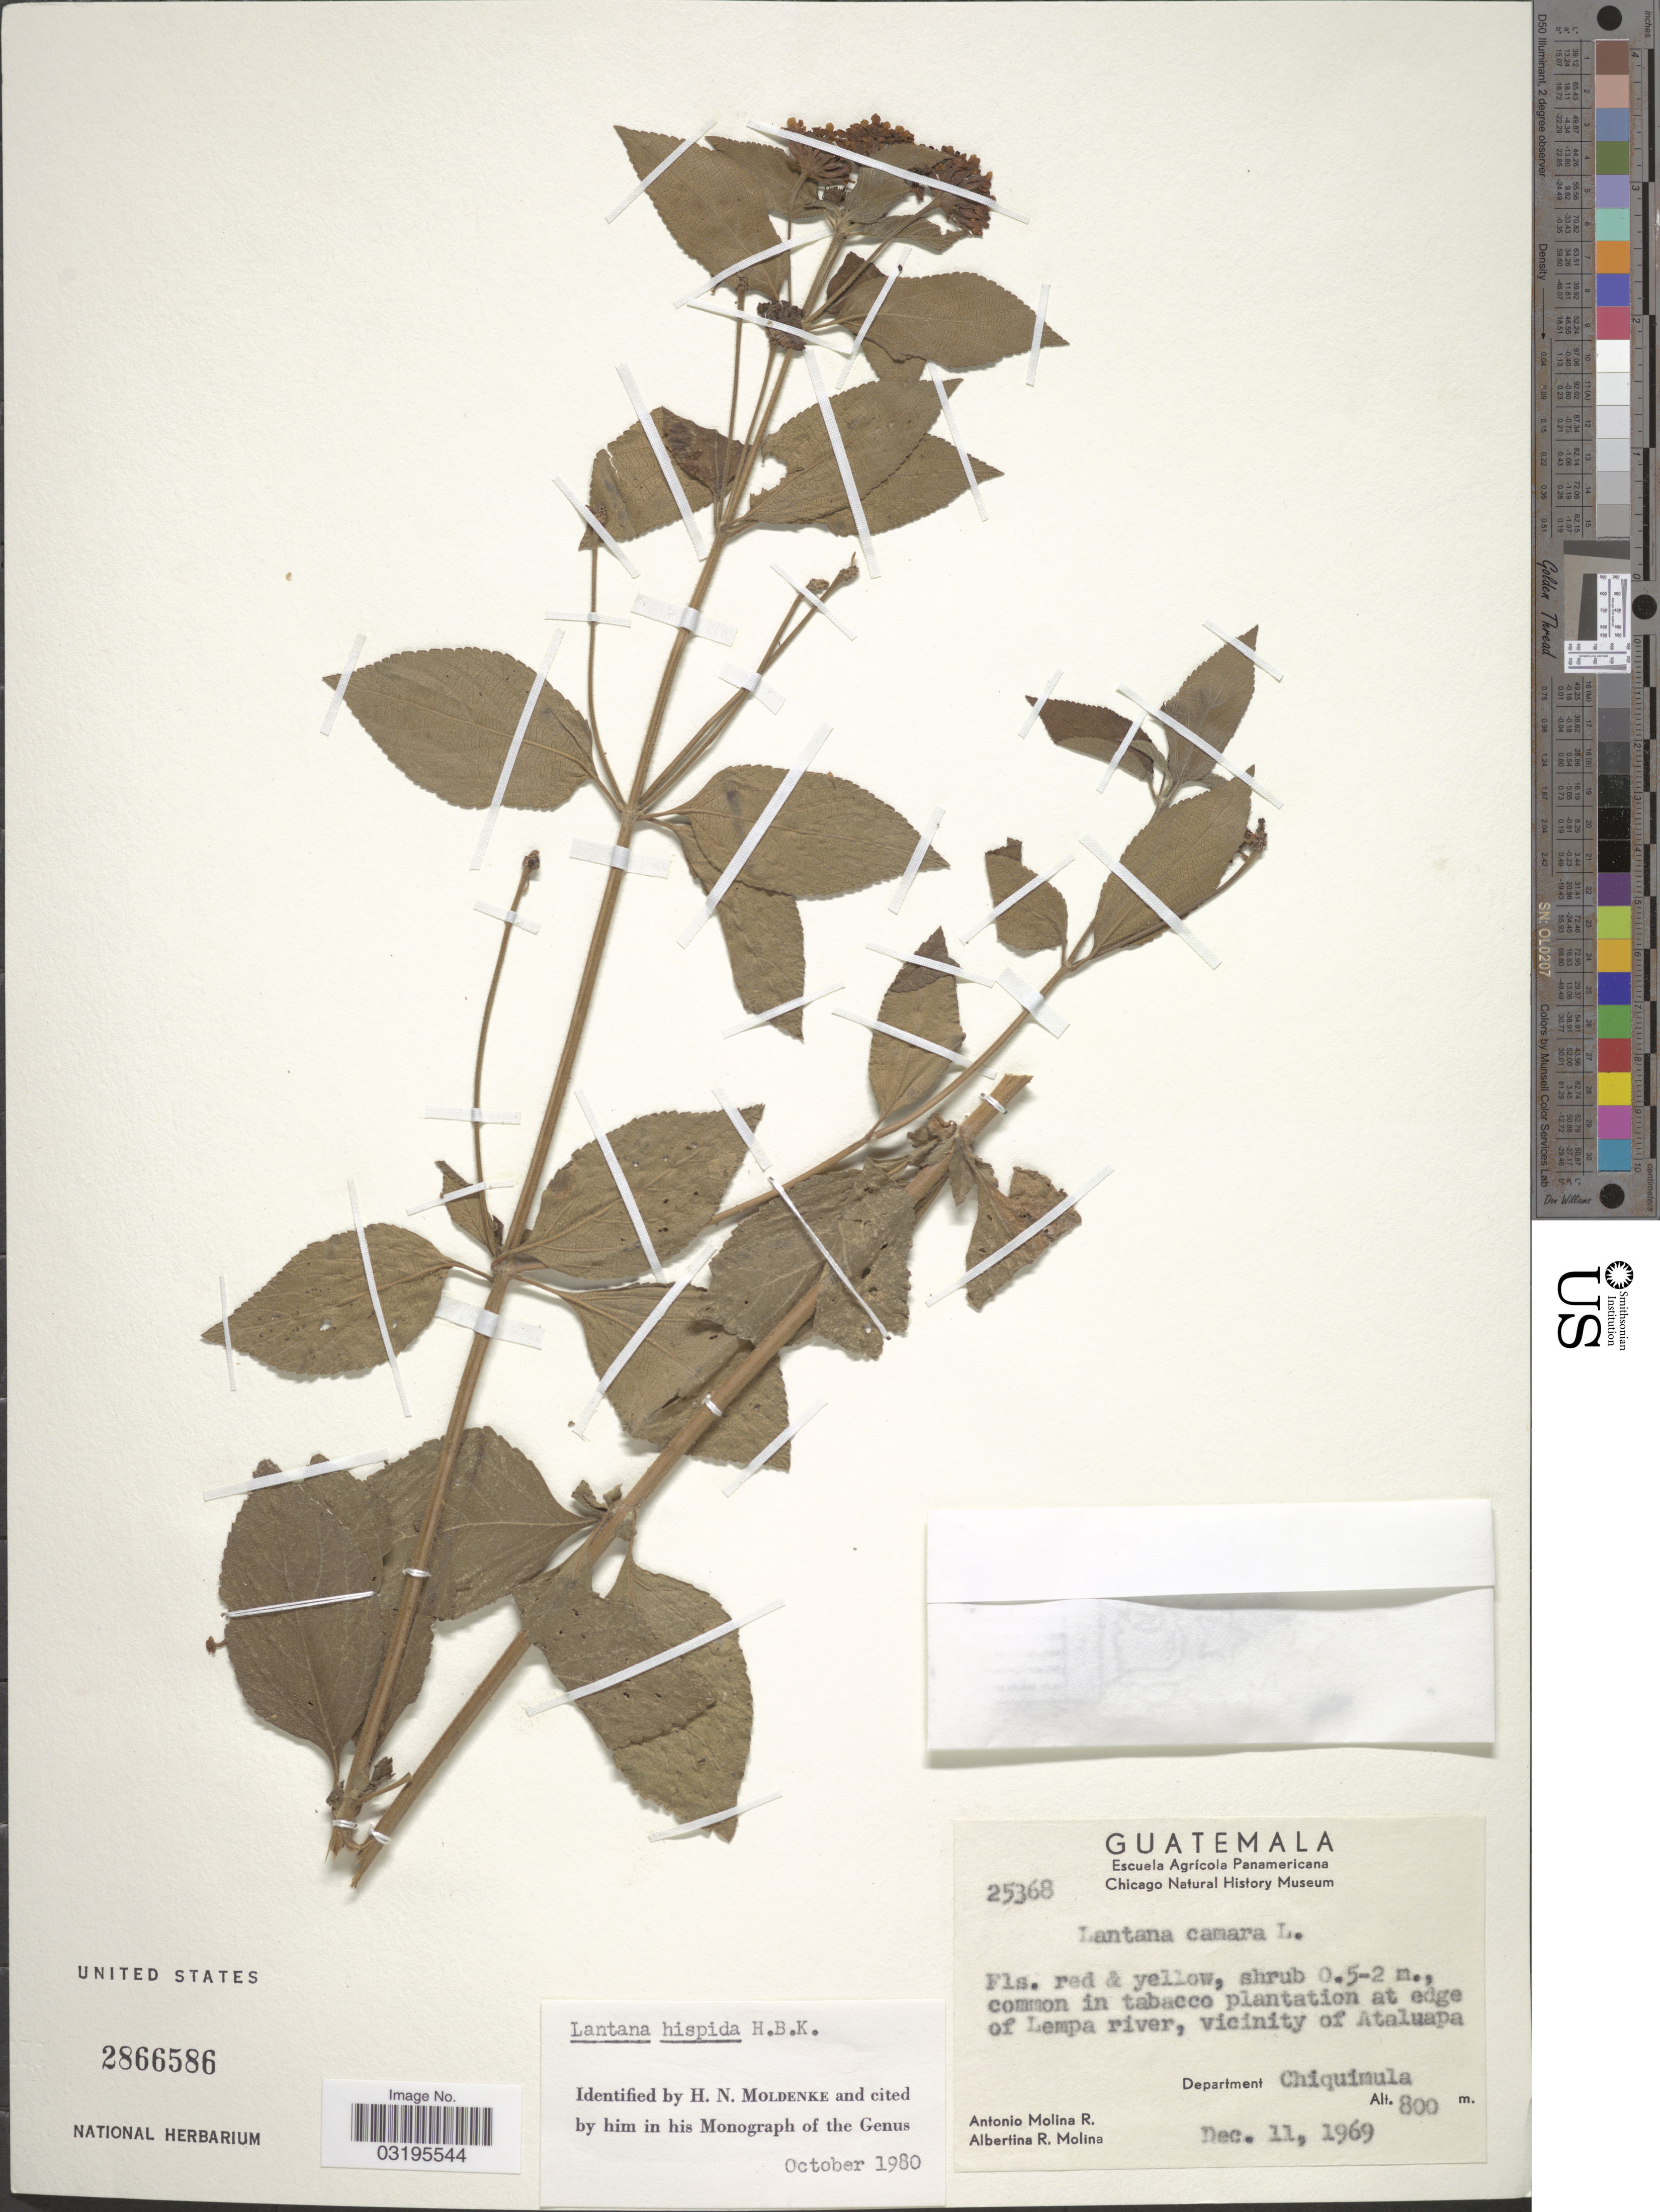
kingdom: Plantae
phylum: Tracheophyta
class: Magnoliopsida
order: Lamiales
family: Verbenaceae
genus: Lantana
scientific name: Lantana hispida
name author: Kunth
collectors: A. Molina R. & A. R. Molina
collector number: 25368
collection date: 1969-12-11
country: Guatemala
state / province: Chiquimula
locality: Common in tabacco plantation at edge of Lempa river, vicinity of Ataluapa, Department Chiquimula.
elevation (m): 800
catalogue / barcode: US 2866586